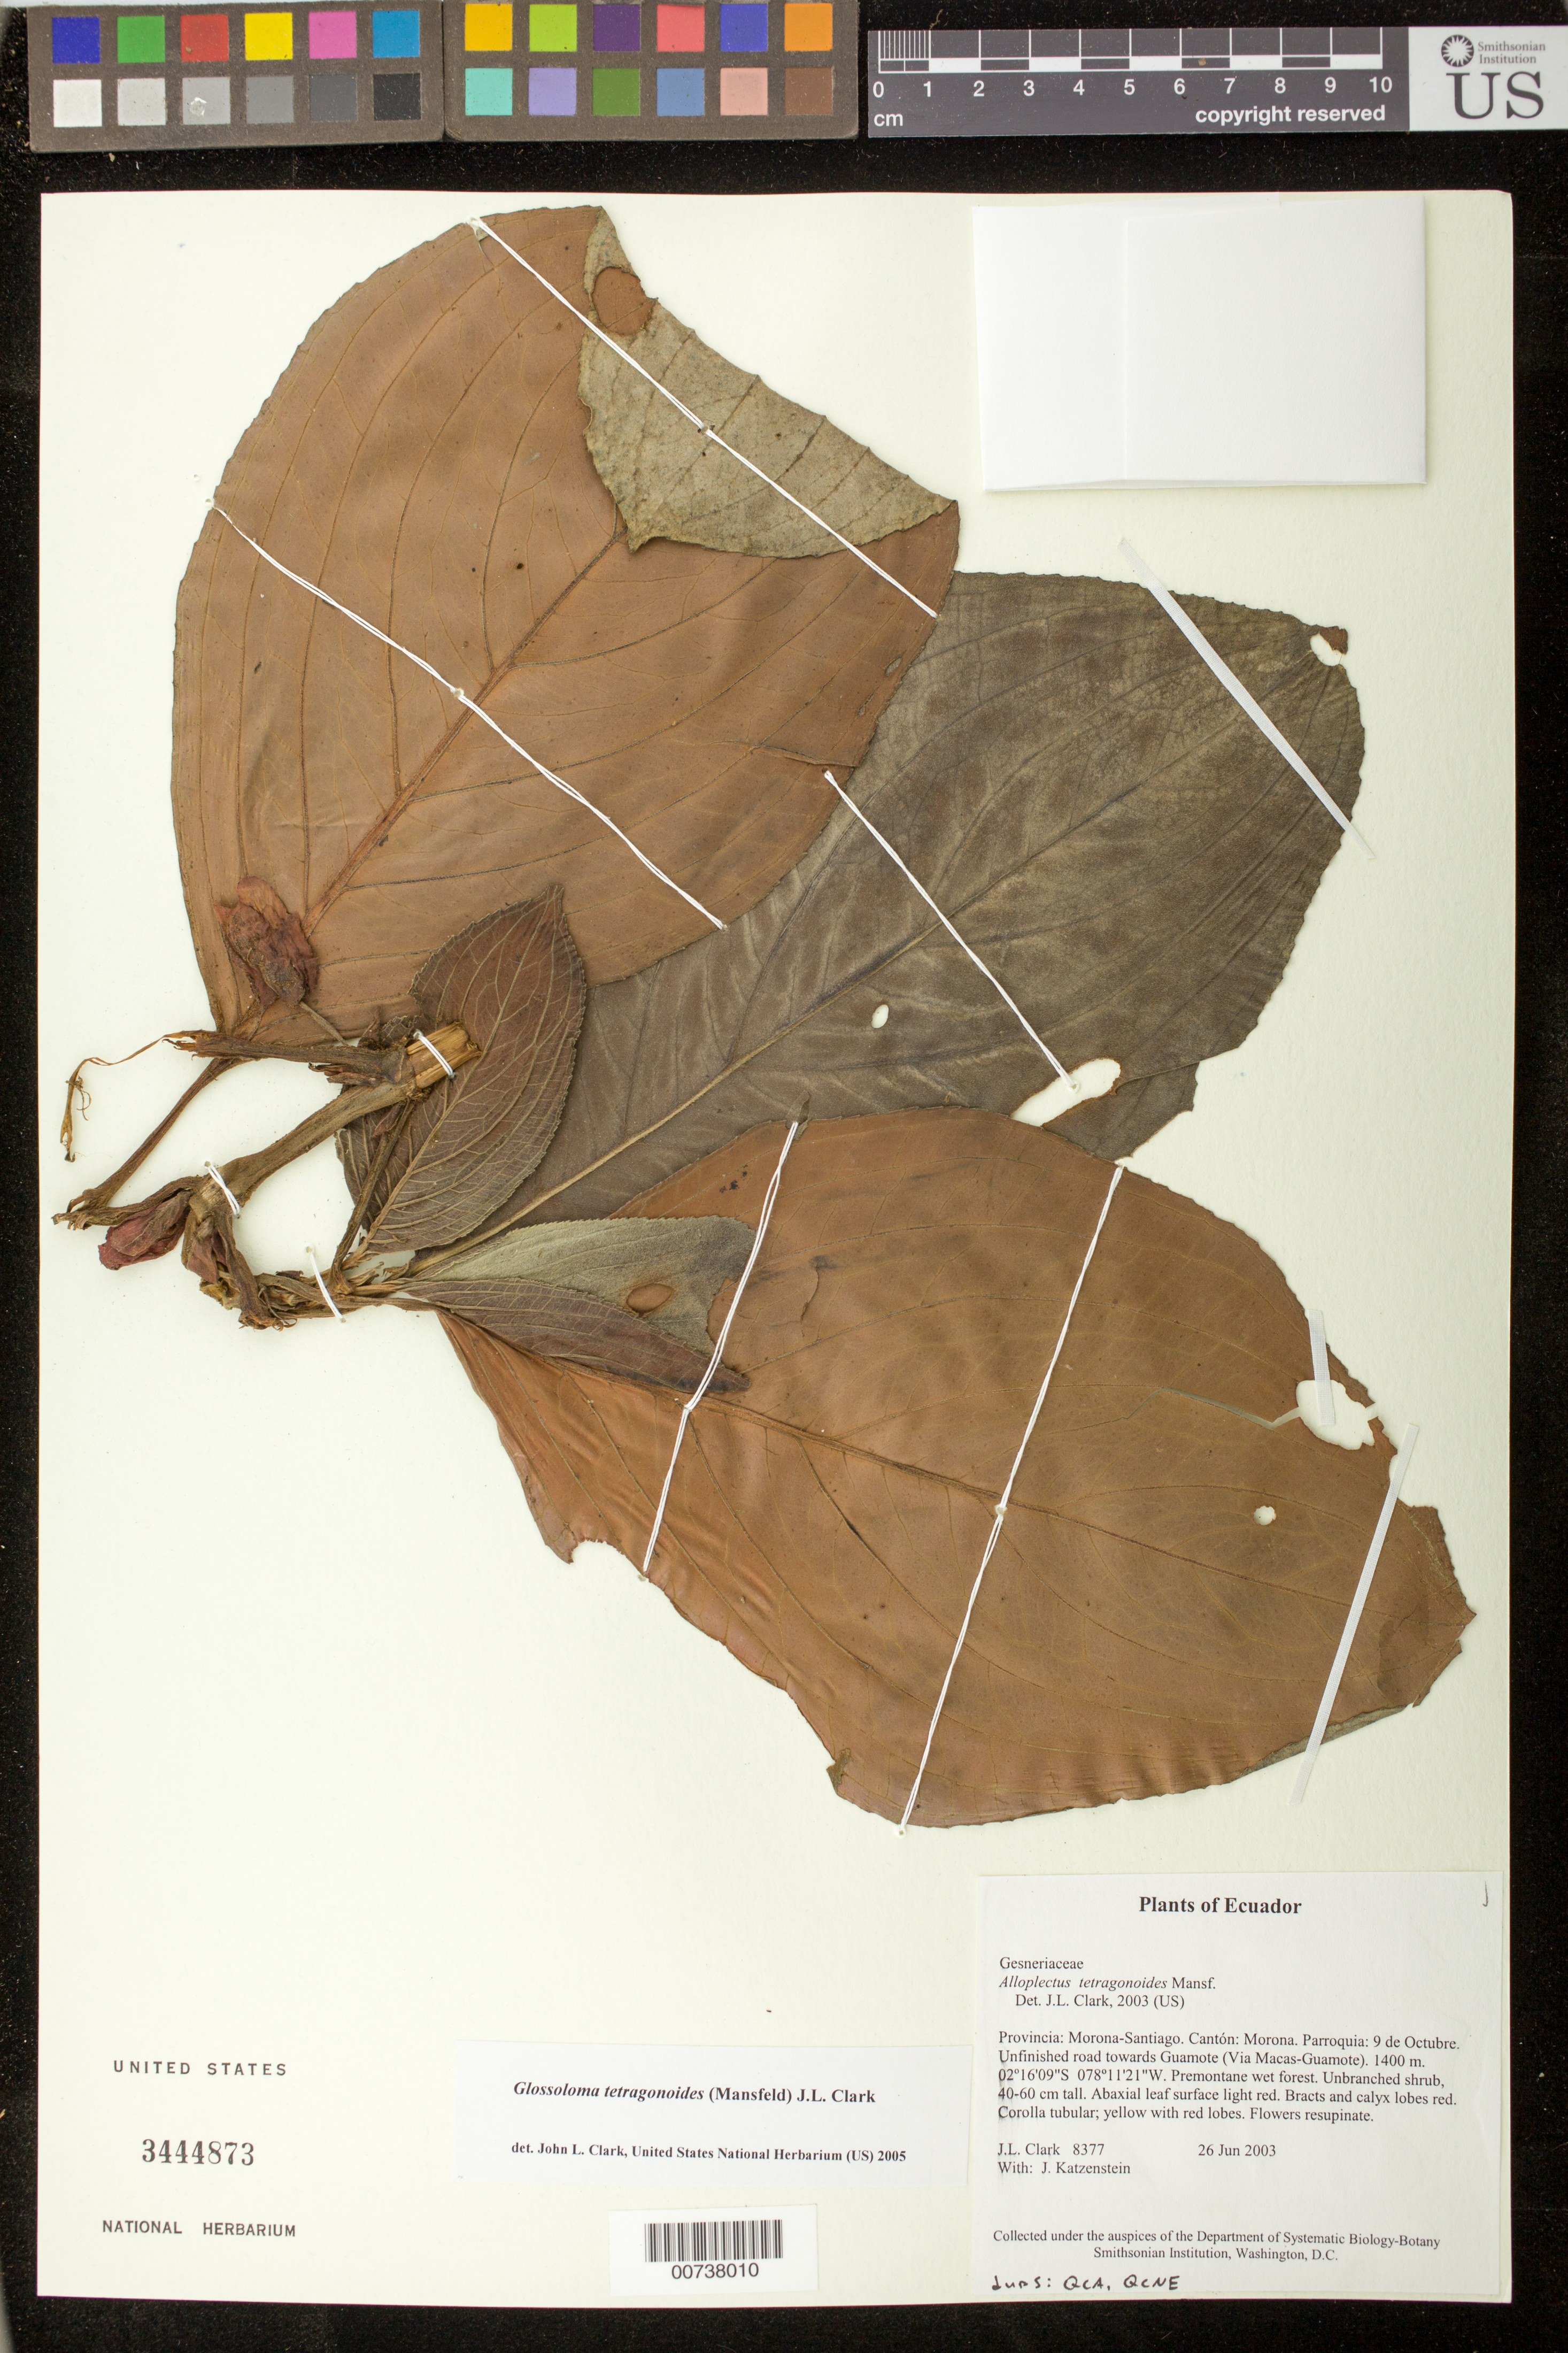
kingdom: Plantae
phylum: Tracheophyta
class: Magnoliopsida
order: Lamiales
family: Gesneriaceae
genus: Glossoloma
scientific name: Glossoloma tetragonoides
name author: (Mansf.) J.L. Clark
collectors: J. L. Clark & J. Katzenstein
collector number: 8377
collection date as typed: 26 Jun 2003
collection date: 2003-06-26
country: Ecuador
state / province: Morona-Santiago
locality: Morona. Parroquia: 9 de Octubre. Unfinished road towards Guamote (Via Macas-Guamote).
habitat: Premontane wet forest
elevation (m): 1400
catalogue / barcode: US 3444873